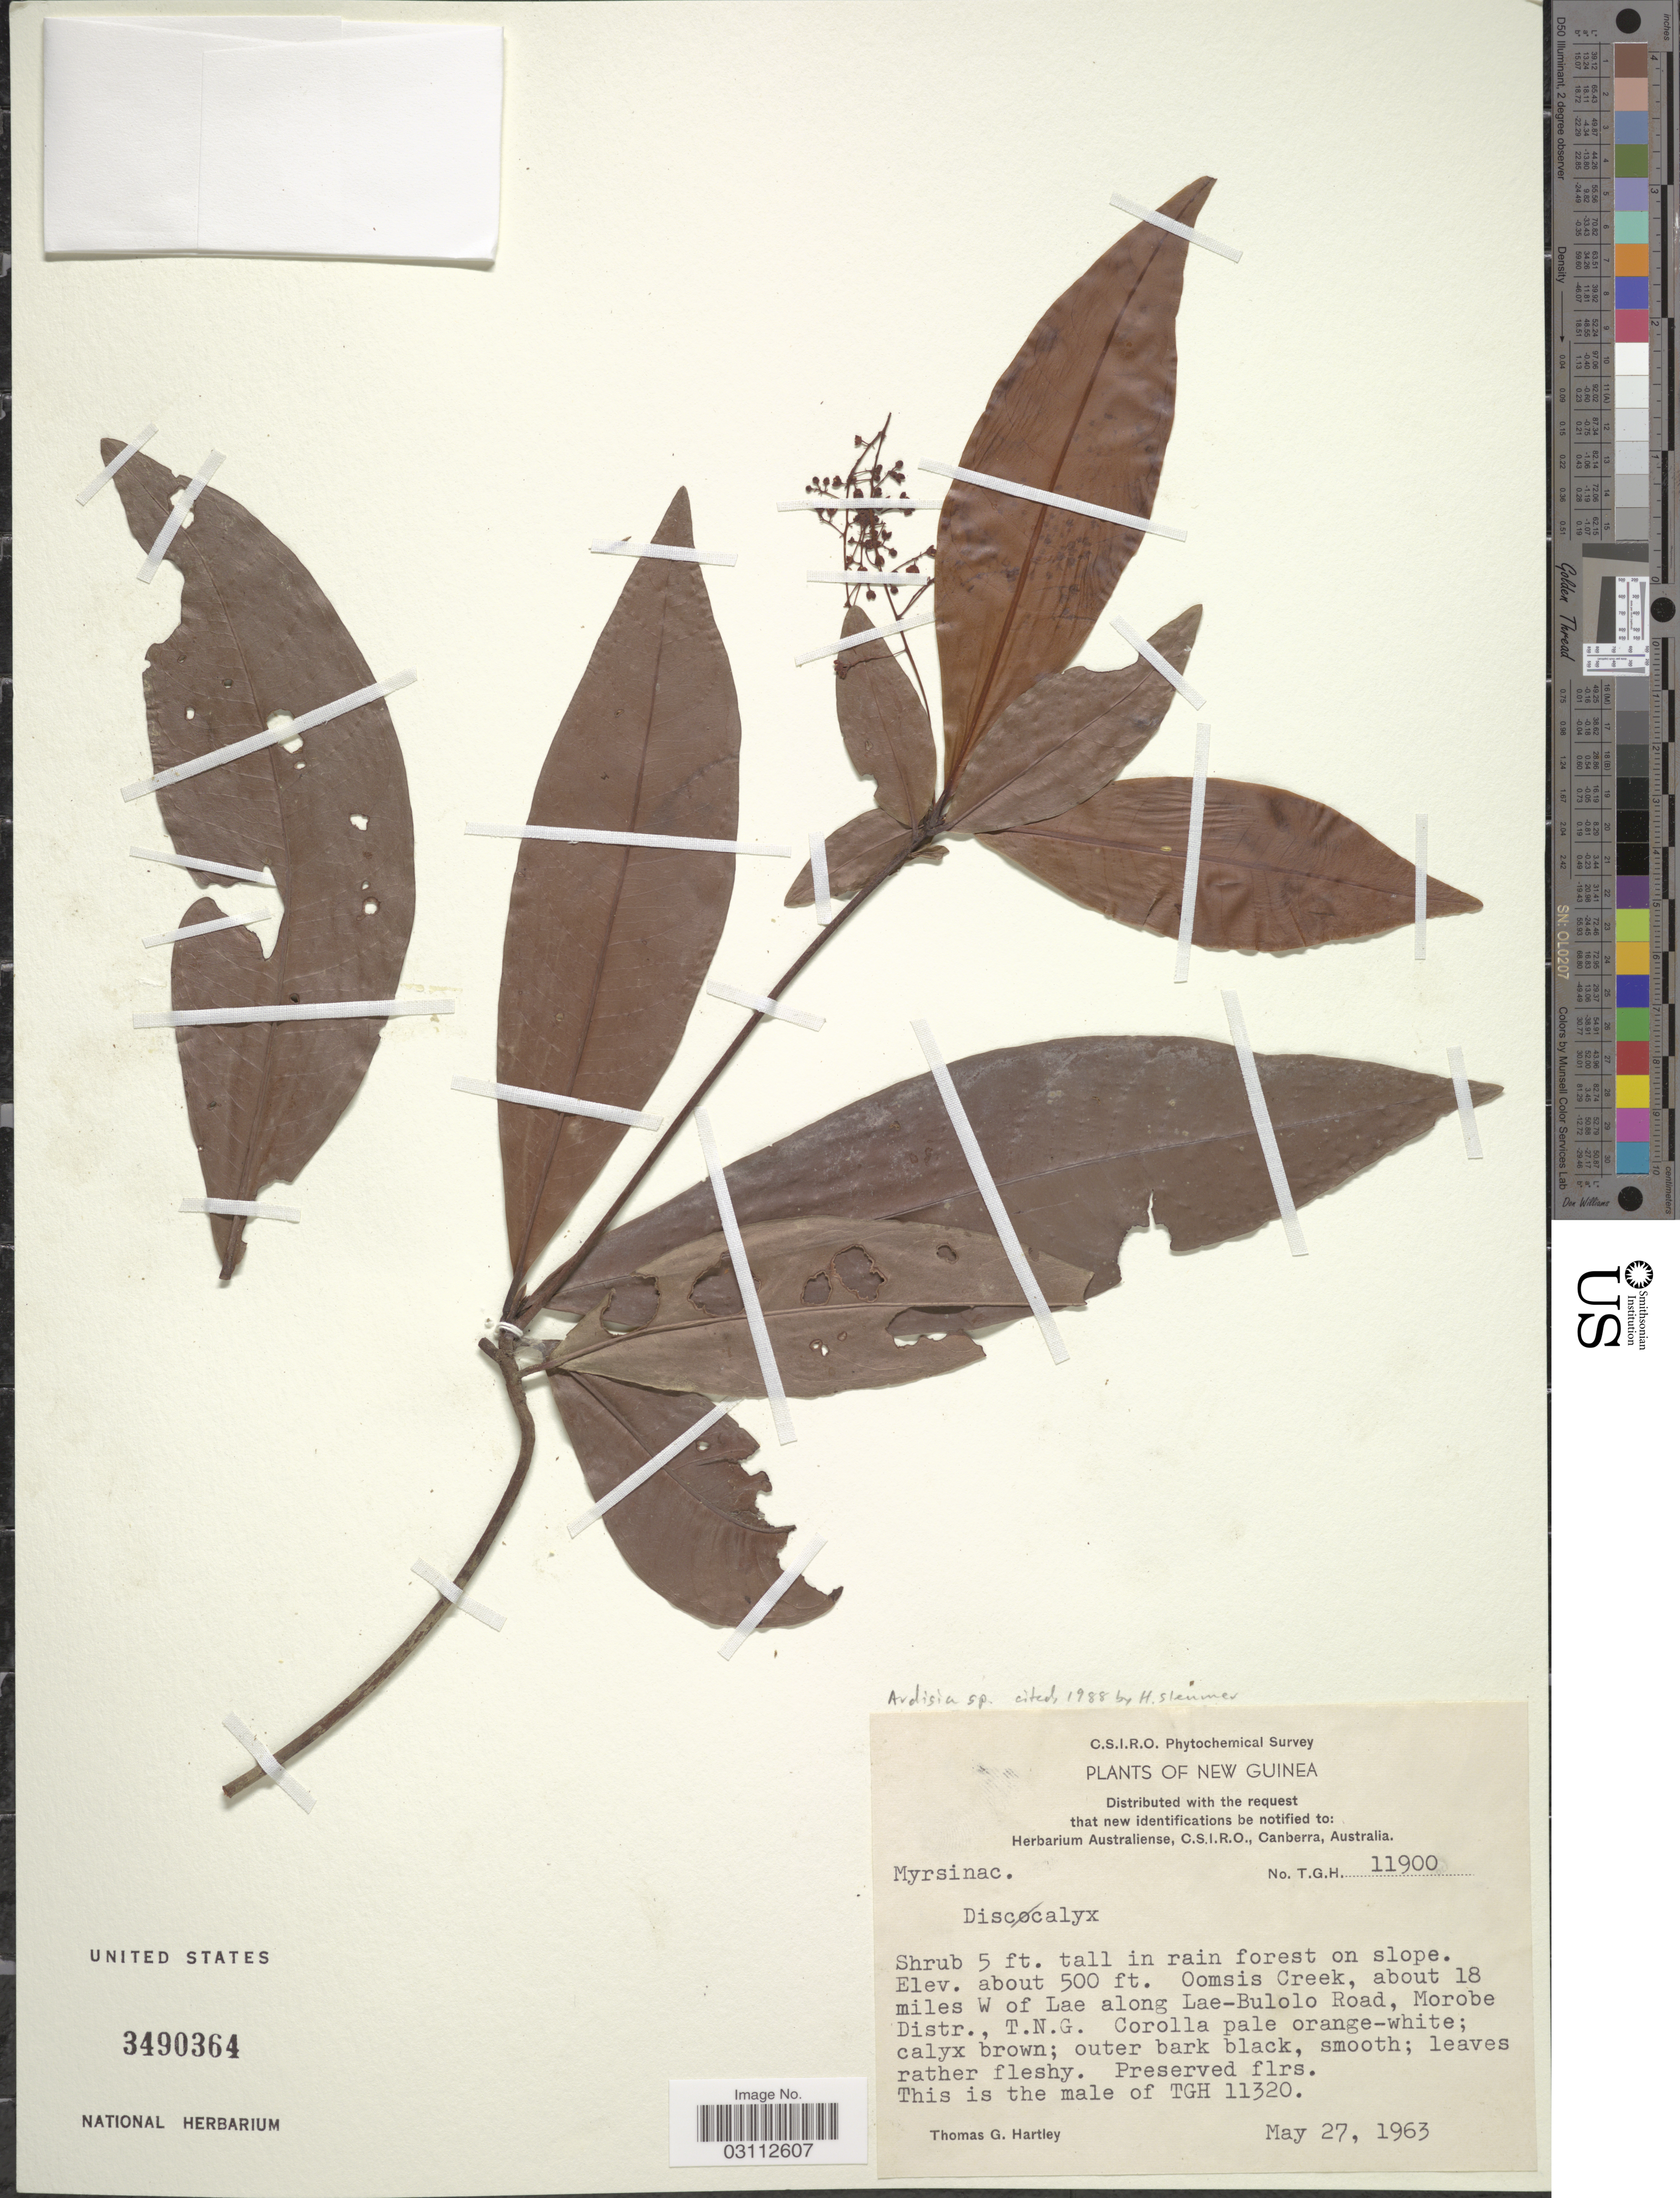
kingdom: Plantae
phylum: Tracheophyta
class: Magnoliopsida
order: Ericales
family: Primulaceae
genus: Ardisia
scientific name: Ardisia sp.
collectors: T. G. Hartley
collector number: TGH11900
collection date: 1963-05-27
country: Papua New Guinea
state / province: Morobe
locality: New Guinea, Oomsis Creek, about 18 miles W of Lae along Lae-Bulolo Road, Morobe Distr., T.N.G.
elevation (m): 152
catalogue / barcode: US 3490364